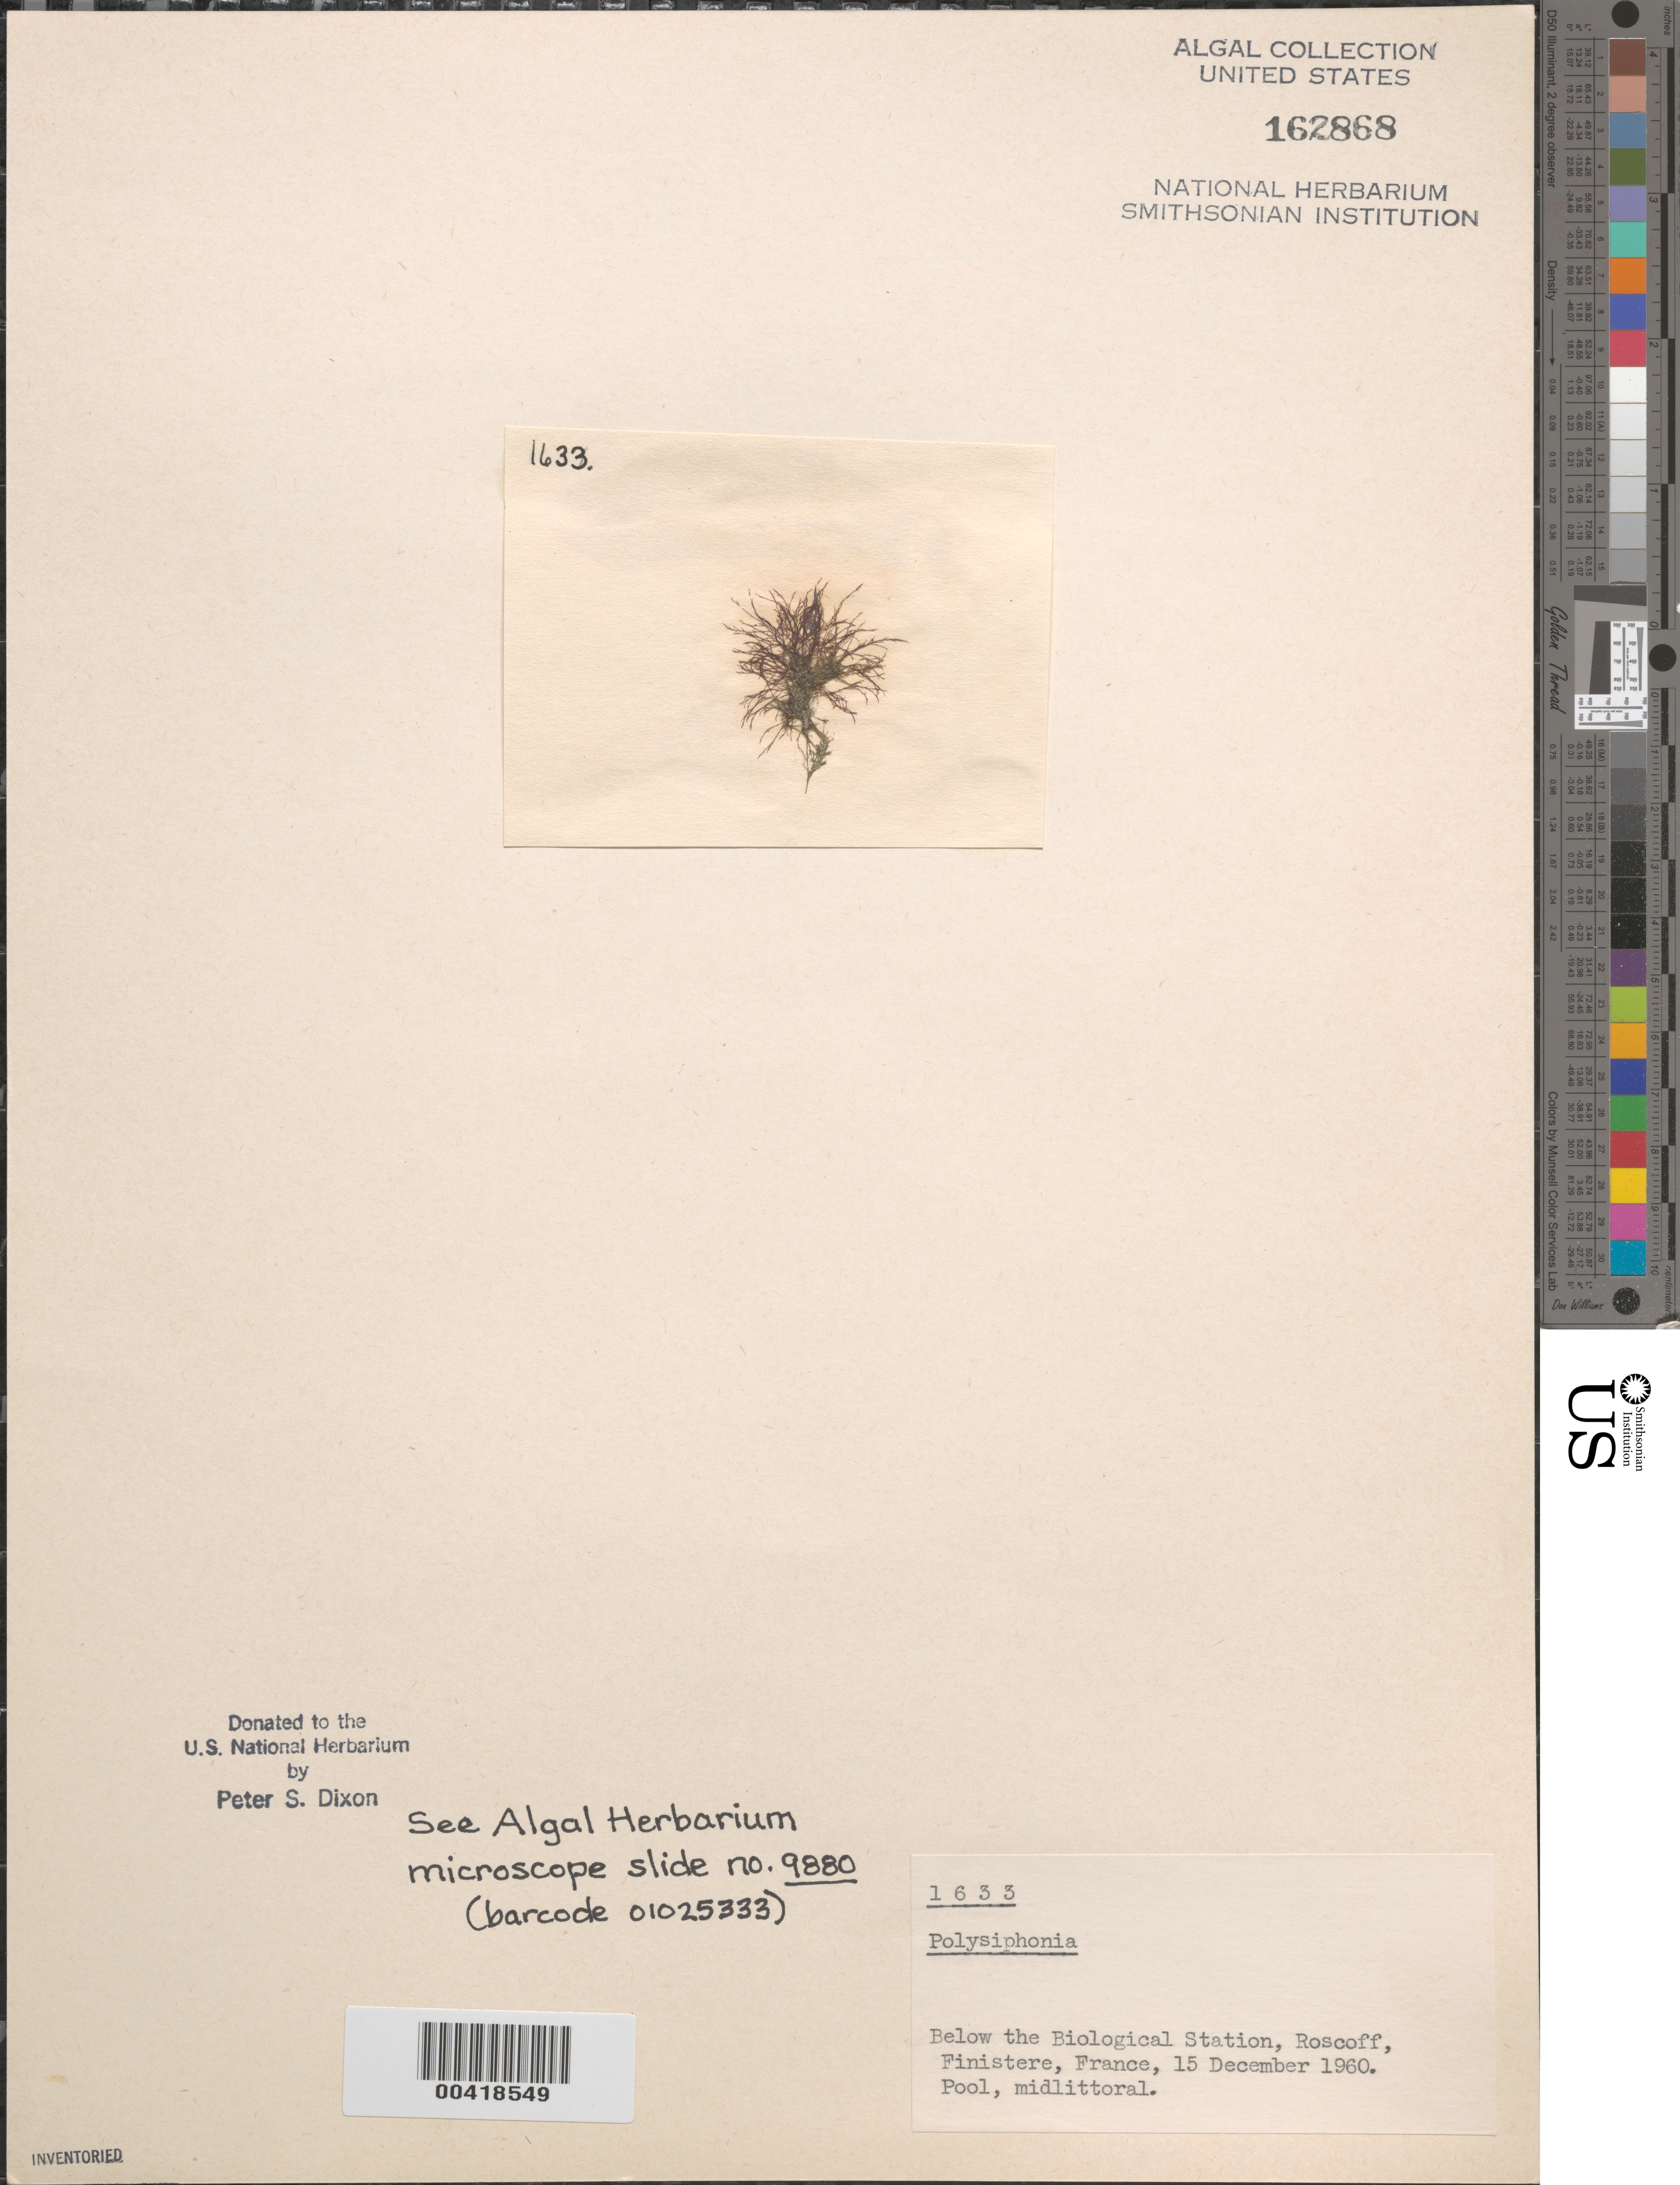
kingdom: Plantae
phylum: Rhodophyta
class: Florideophyceae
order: Ceramiales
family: Rhodomelaceae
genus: Polysiphonia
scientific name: Polysiphonia sp.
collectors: P. S. Dixon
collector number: PSD 1633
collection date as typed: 15 Dec 1960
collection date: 1960-12-15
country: France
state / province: Bretagne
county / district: Finistère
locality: Roscoff, below biological station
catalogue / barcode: US 162868